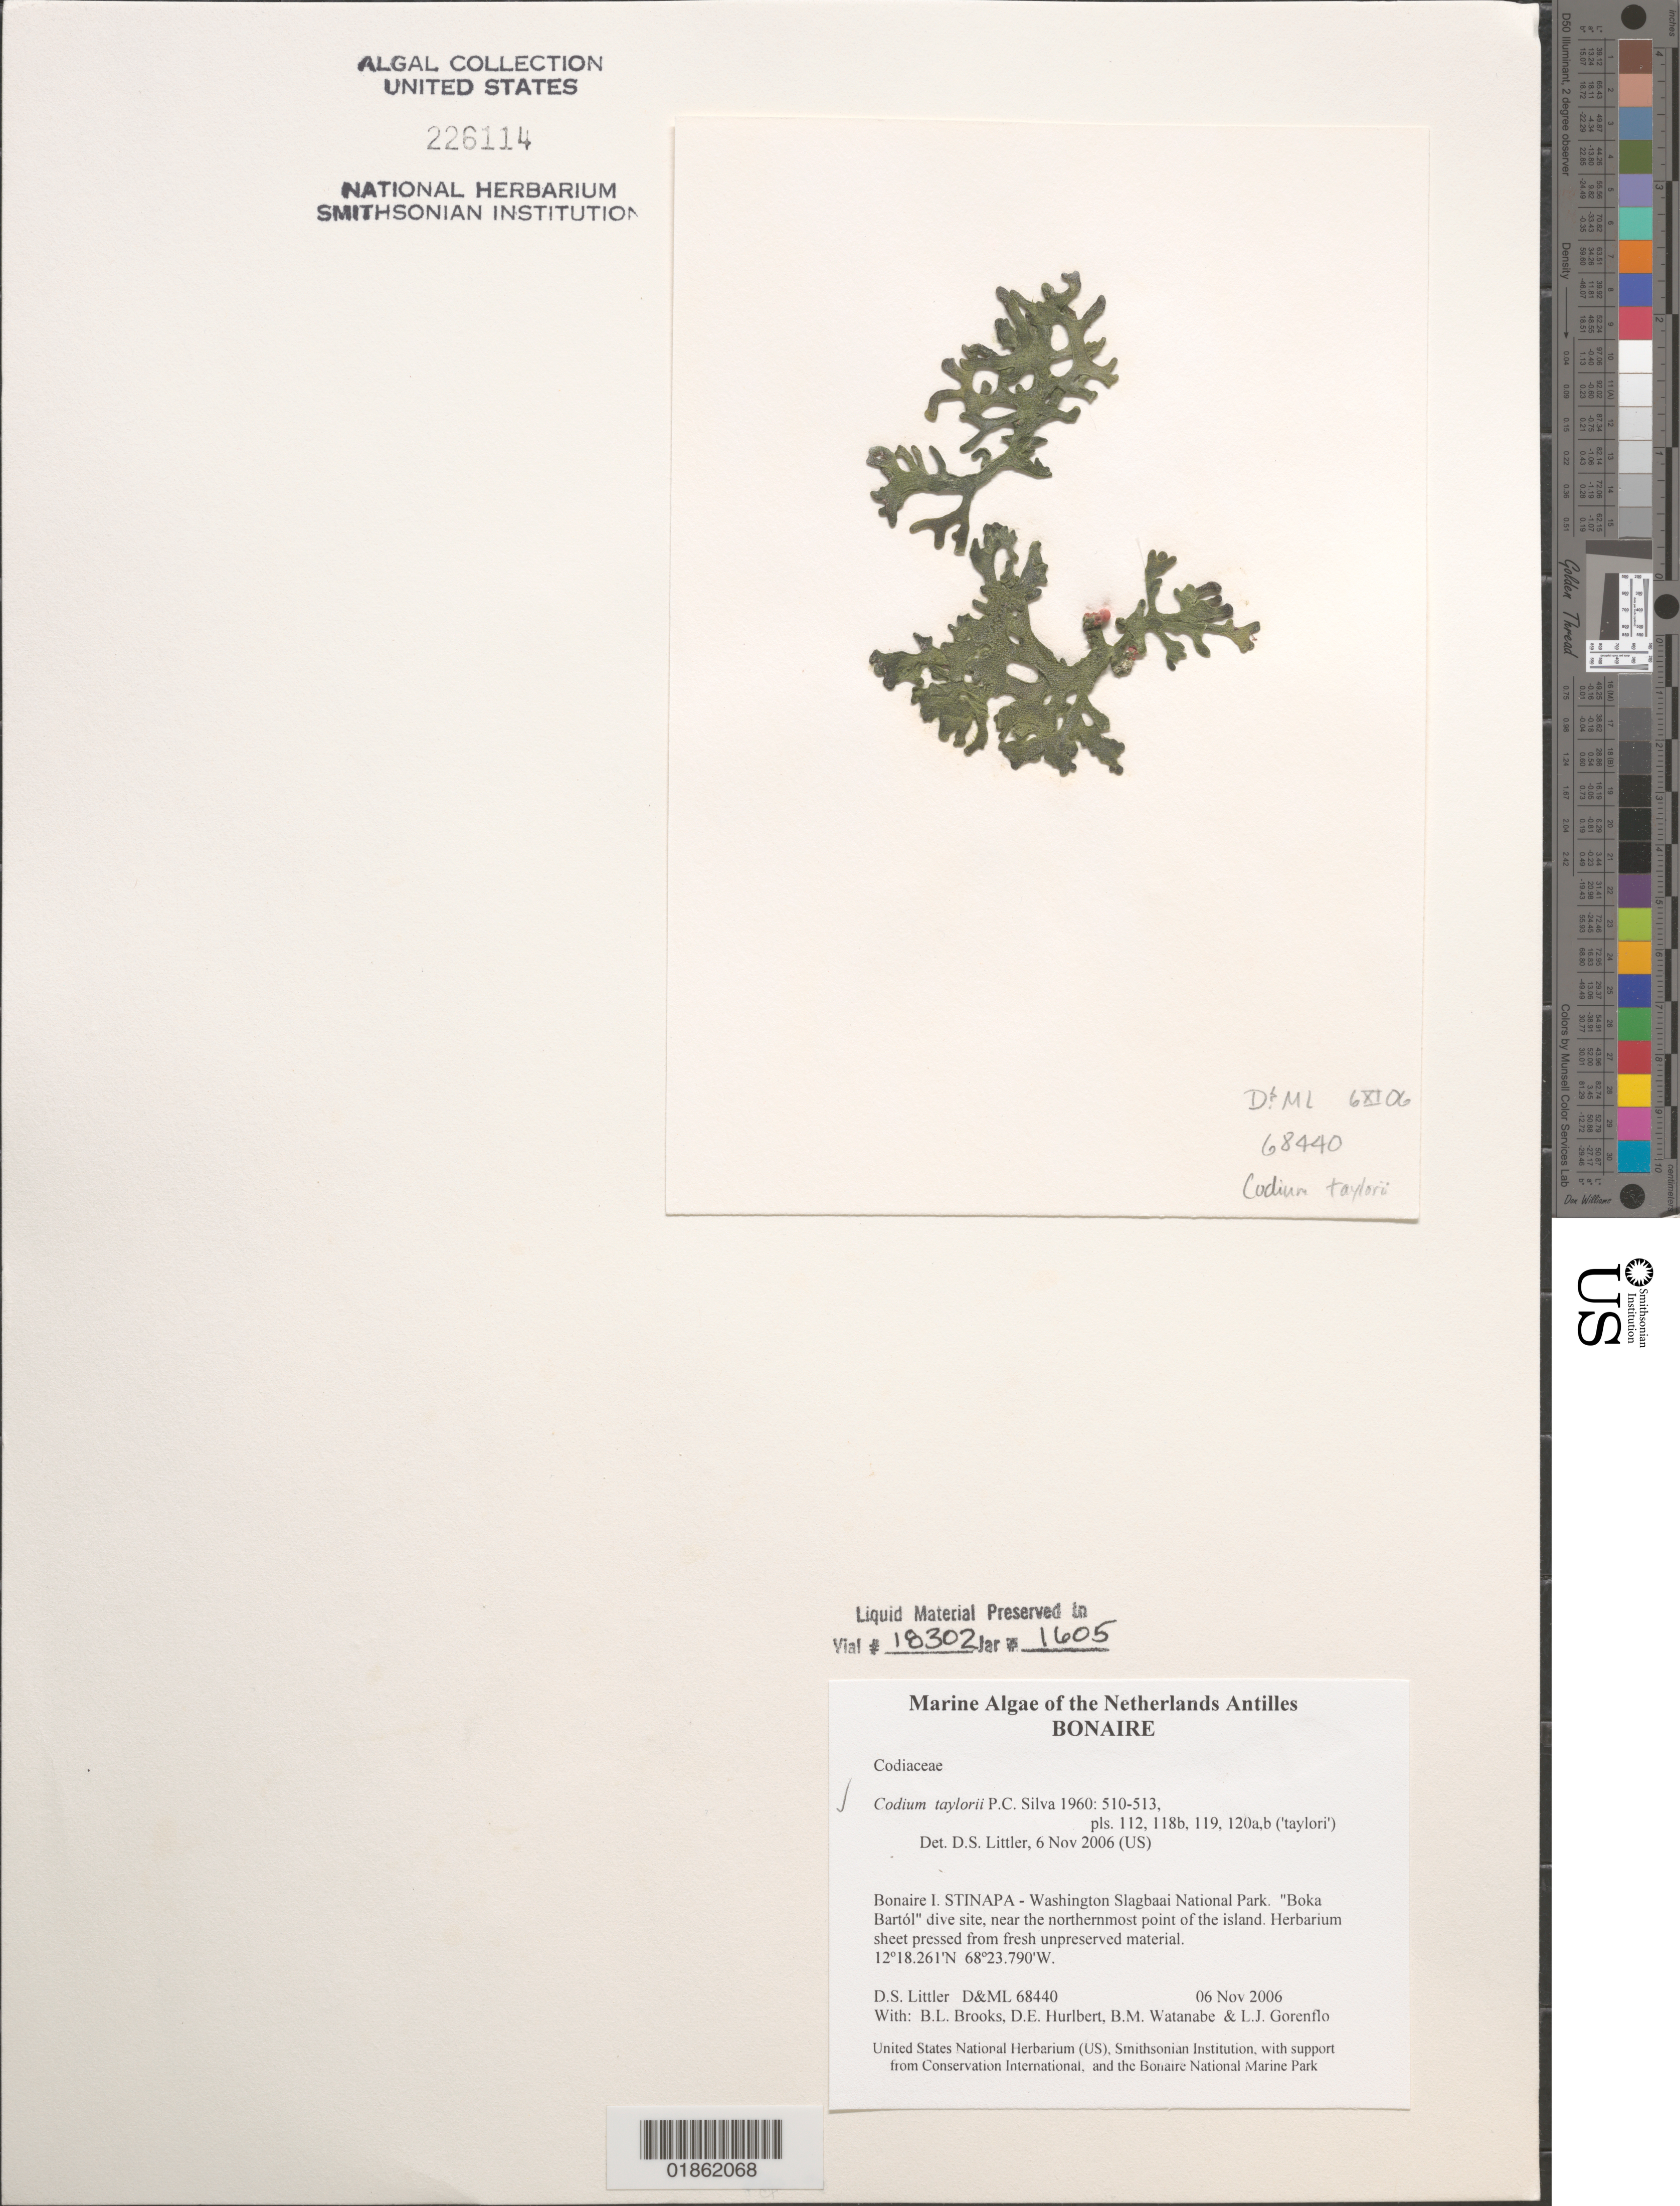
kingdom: Plantae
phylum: Chlorophyta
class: Ulvophyceae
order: Bryopsidales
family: Codiaceae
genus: Codium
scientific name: Codium taylorii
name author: P.C. Silva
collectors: D. S. Littler, B. Brooks, D. Hurlbert, B. Watanabe & L. Gorenflo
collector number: D&ML68440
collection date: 2006-11-06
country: Netherlands Antilles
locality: Bonaire I. STINAPA - Washington Slagbaai National Park. "Boka Bartól" dive site, near the northernmost point of the island.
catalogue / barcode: US 226114